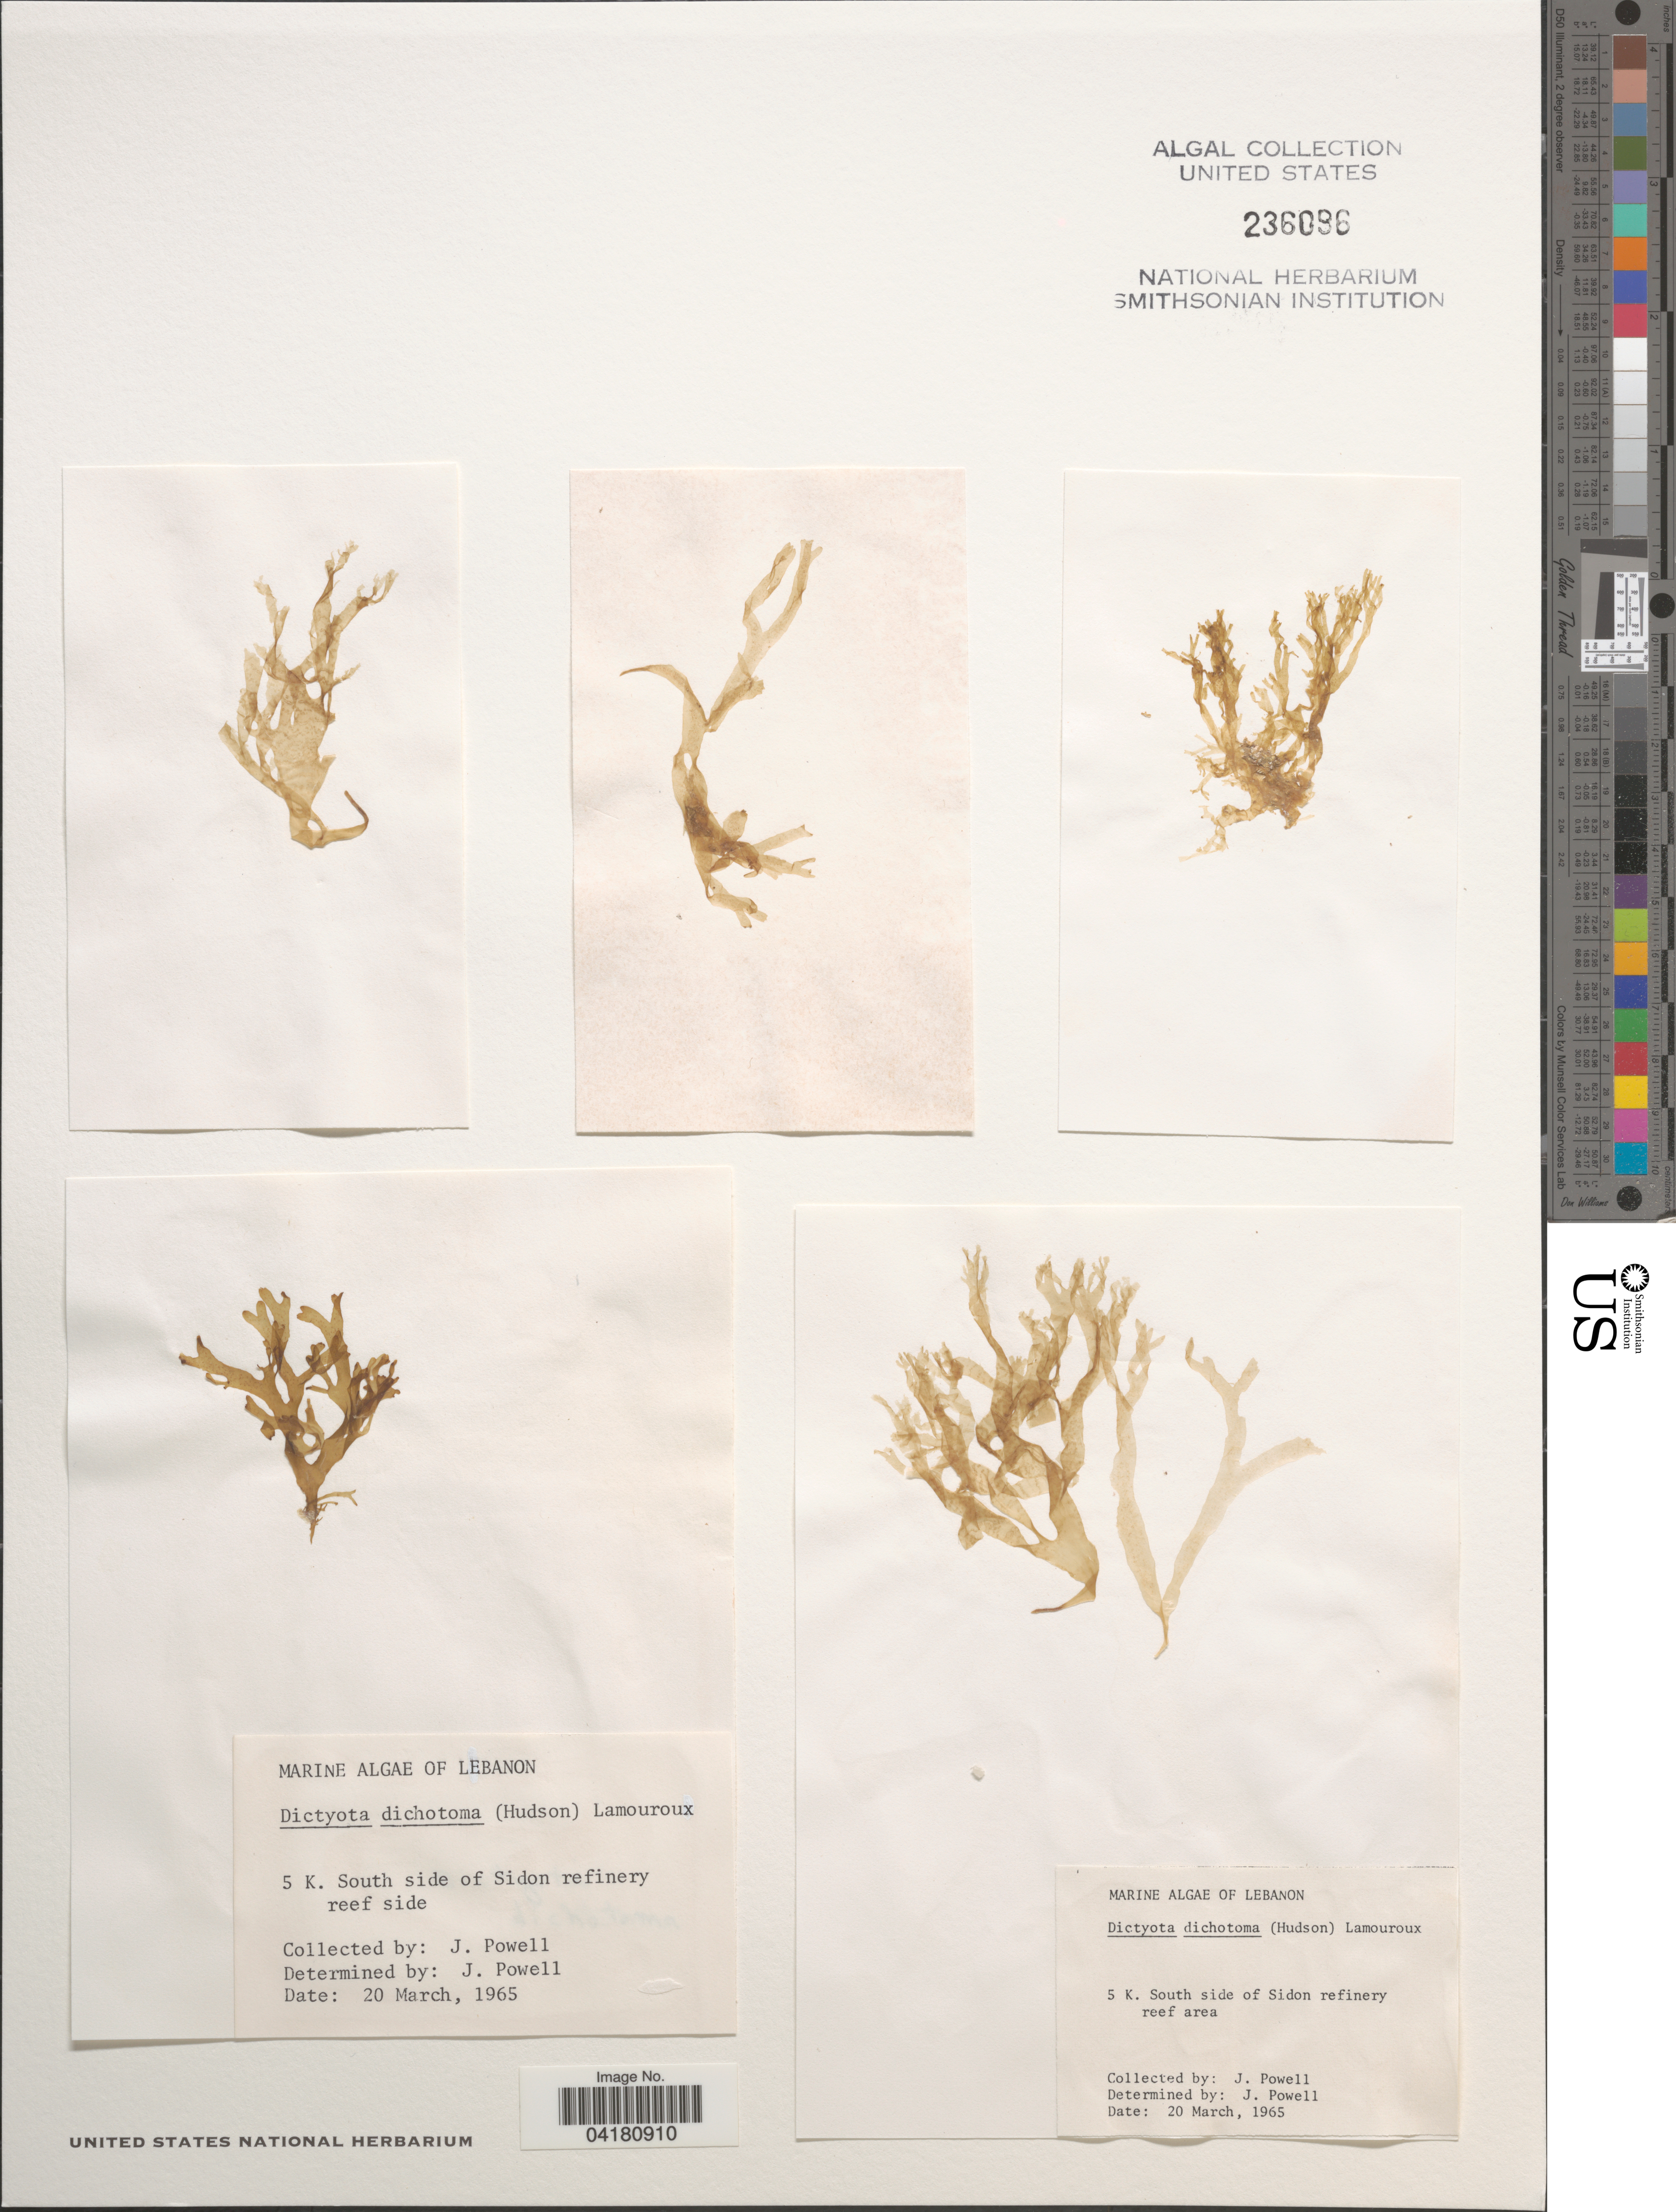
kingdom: Chromista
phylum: Ochrophyta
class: Phaeophyceae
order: Dictyotales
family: Dictyotaceae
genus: Dictyota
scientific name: Dictyota dichotoma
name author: (Huds.) J.V.Lamouroux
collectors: J. Powell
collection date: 1965-03-20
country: Lebanon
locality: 5 K. South side of Sidon refinery reef area.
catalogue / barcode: US 236096